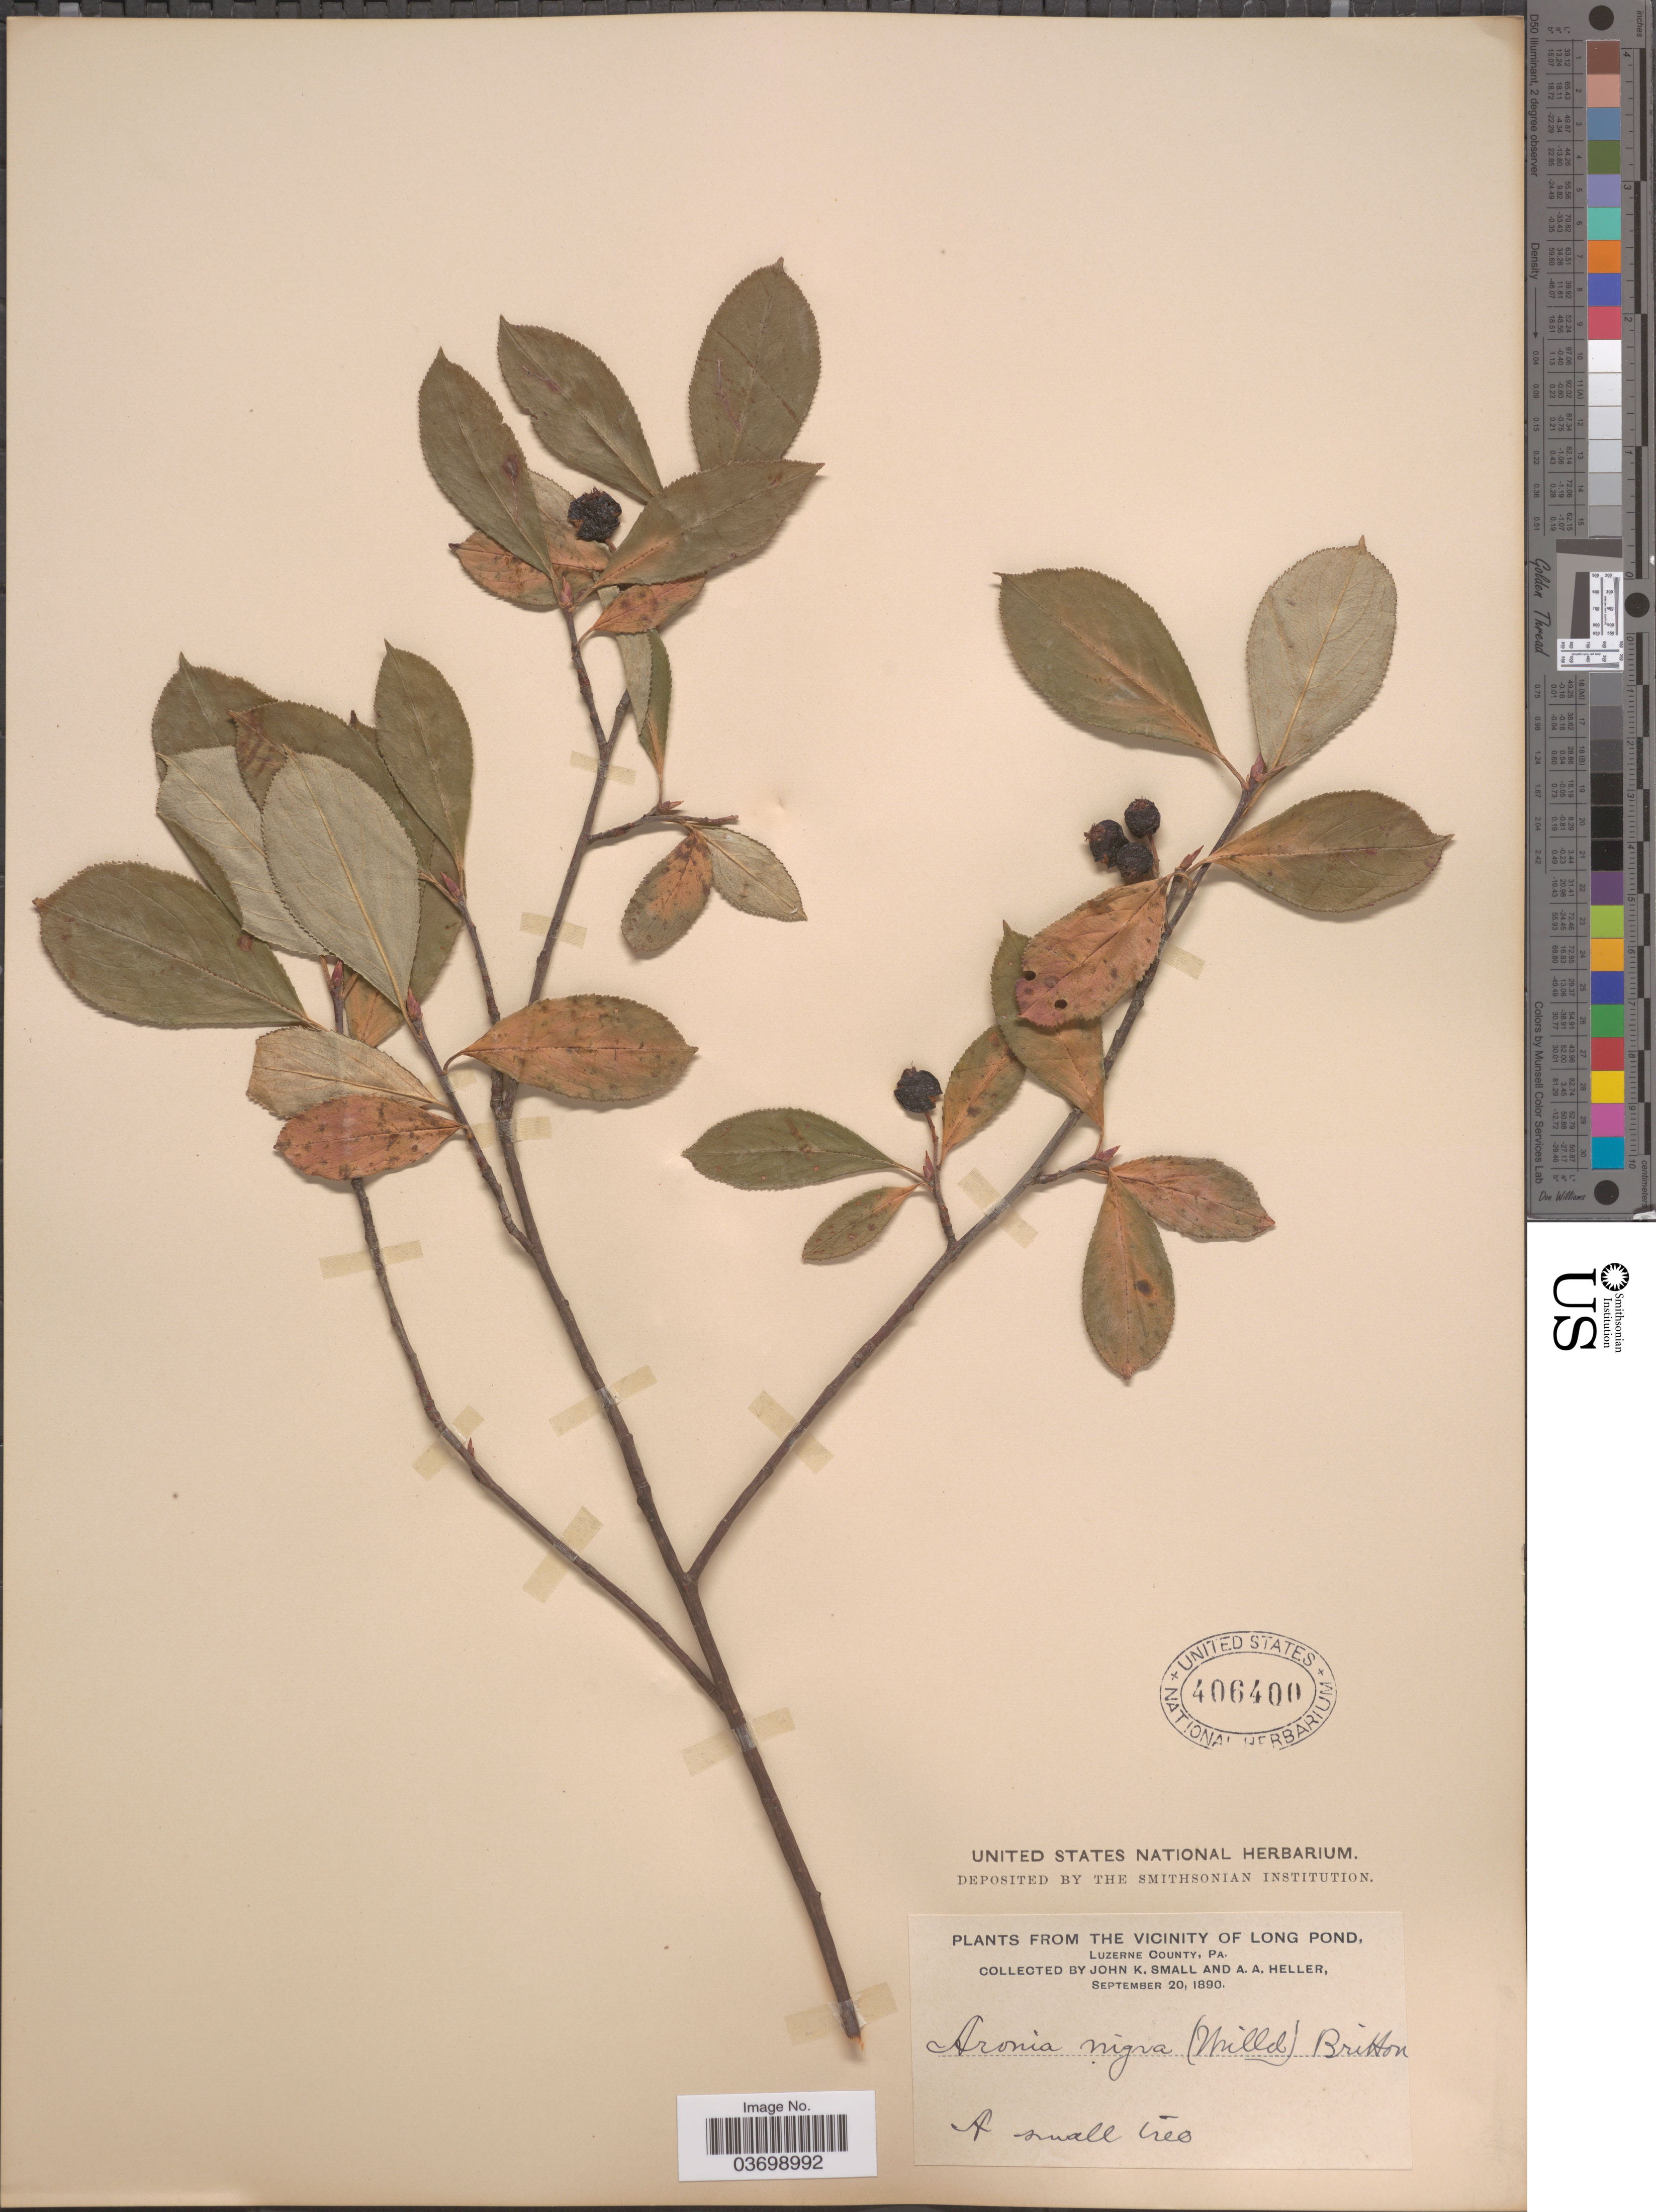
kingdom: Plantae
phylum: Tracheophyta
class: Magnoliopsida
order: Rosales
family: Rosaceae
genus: Aronia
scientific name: Aronia x prunifolia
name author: (Marshall) Rehder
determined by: Strong, M. T., (US), Smithsonian Institution - National Museum of Natural History (UNITED STATES)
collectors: J. K. Small & A. A. Heller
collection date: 1890-09-20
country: United States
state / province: Pennsylvania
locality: The Vicinity of Long Pond, Luzerne County.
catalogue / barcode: US 406400